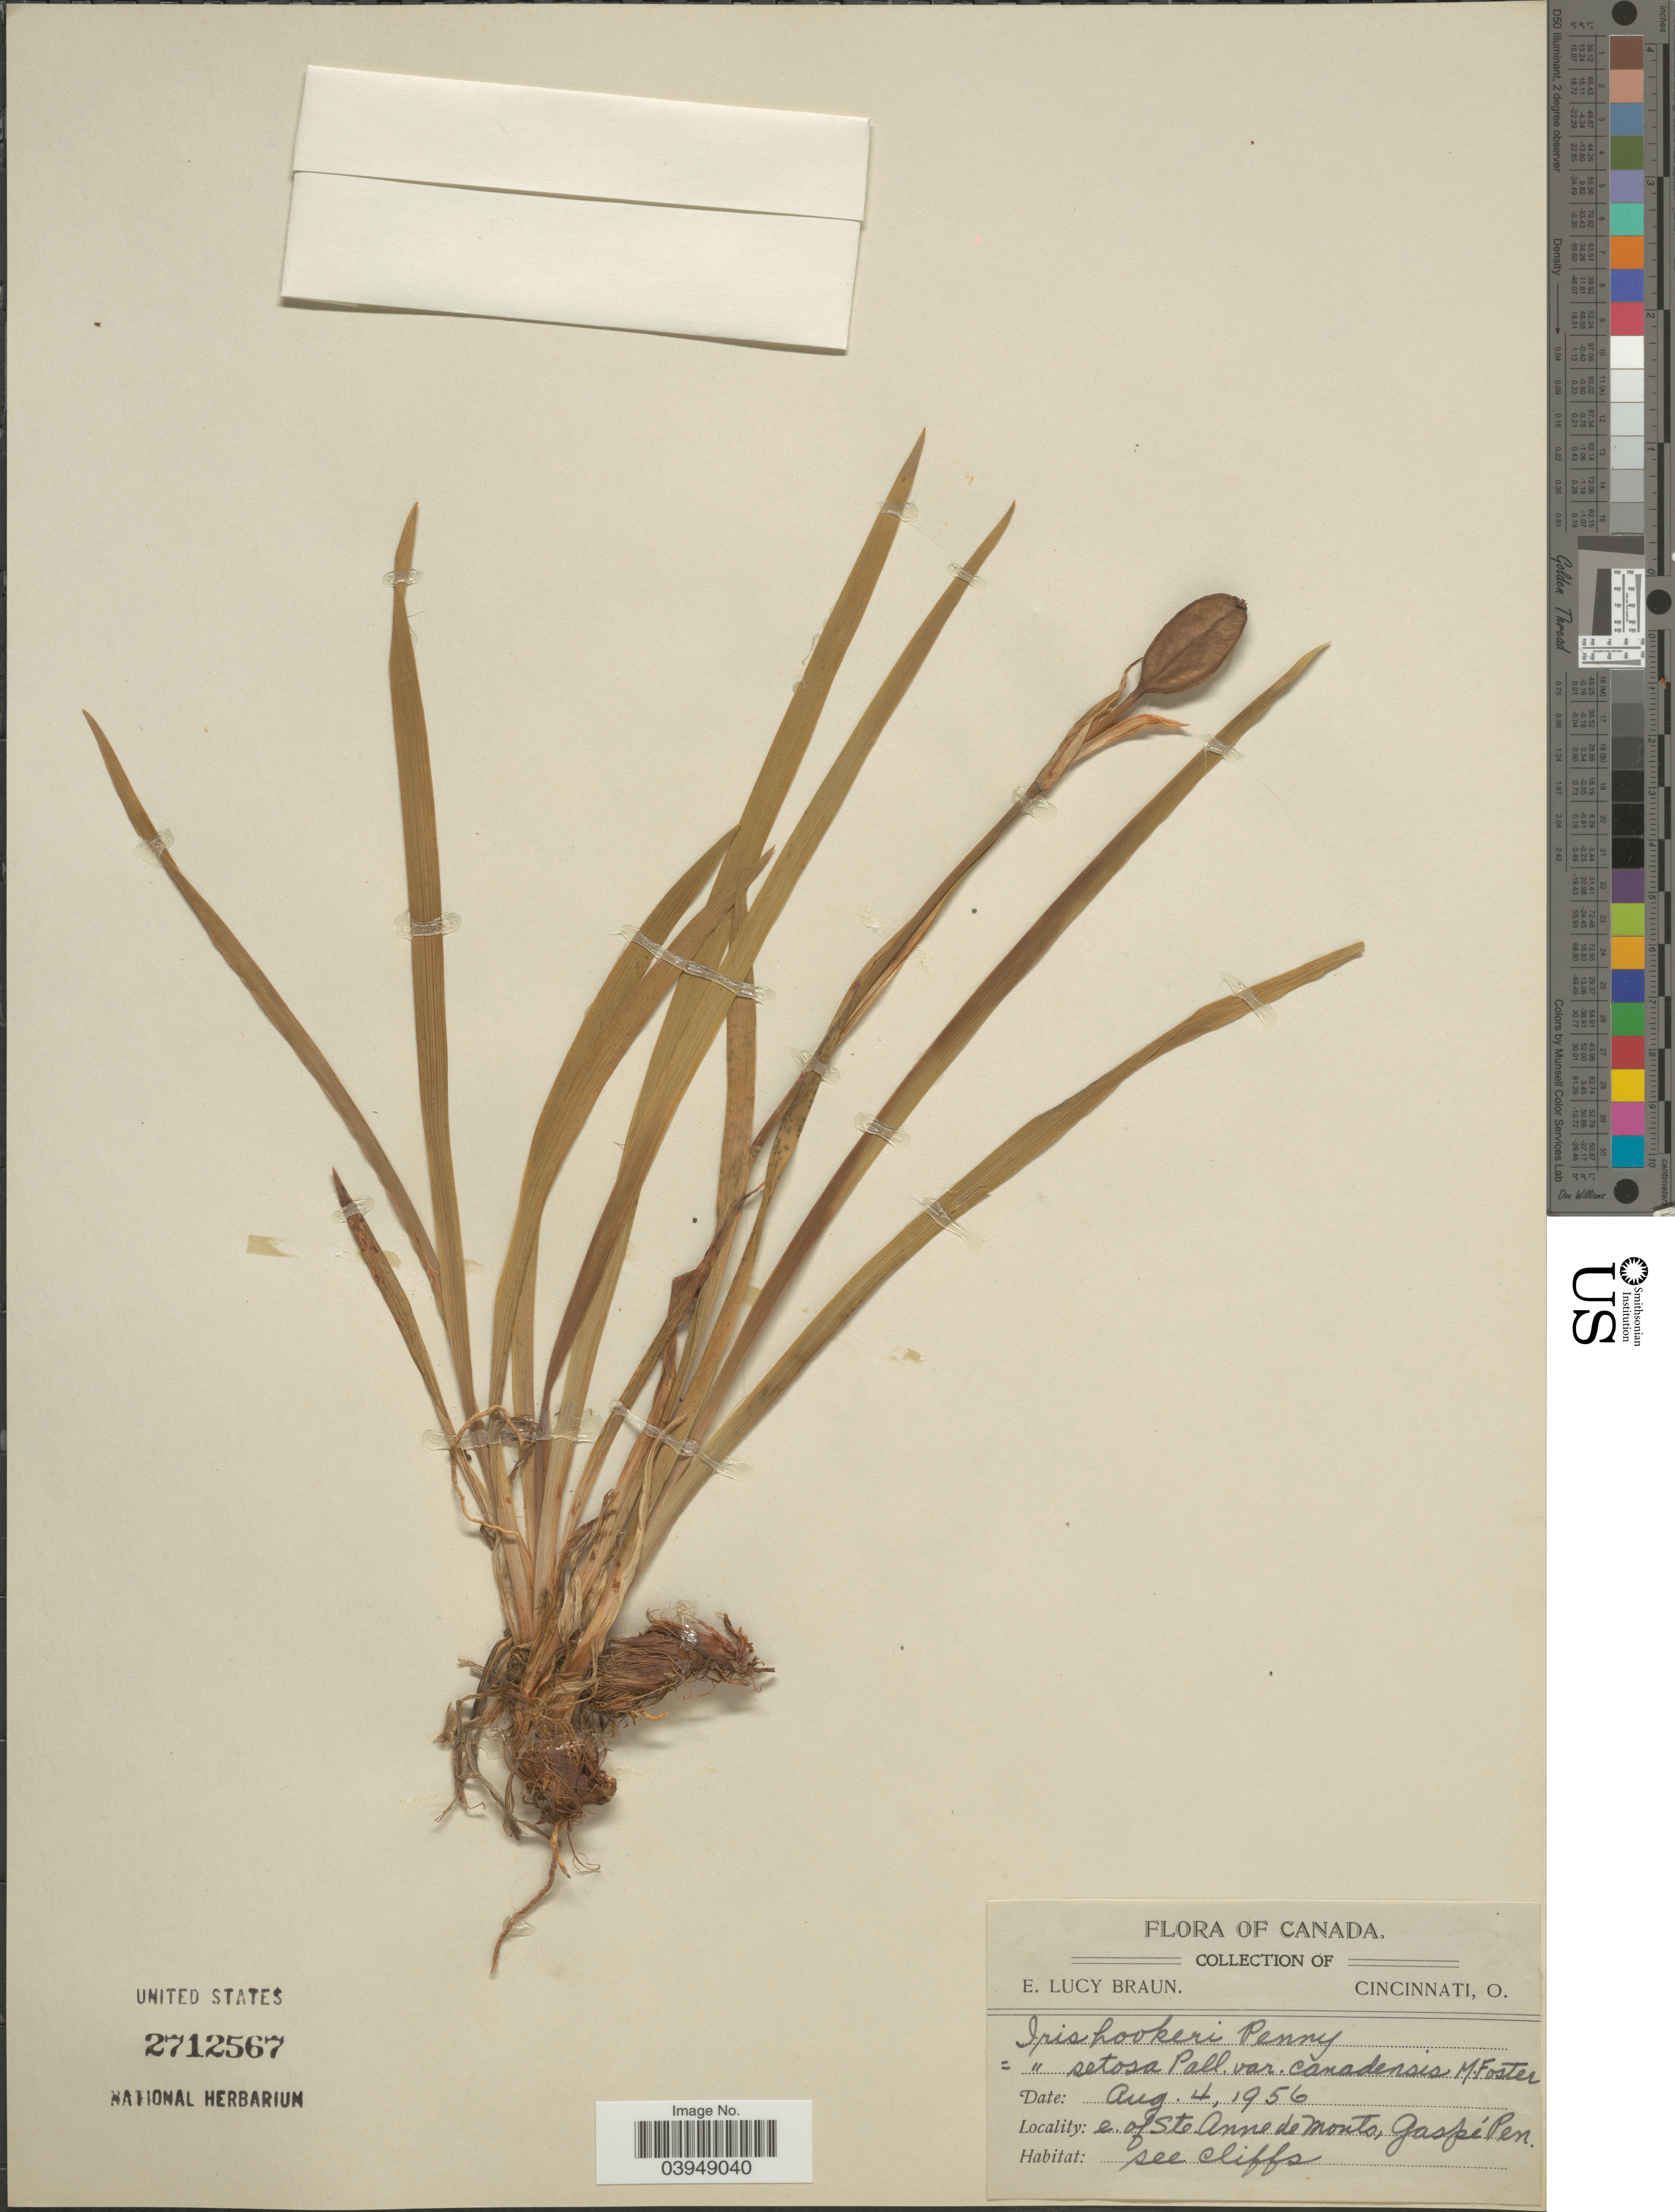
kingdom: Plantae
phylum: Tracheophyta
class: Liliopsida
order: Asparagales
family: Iridaceae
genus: Iris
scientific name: Iris setosa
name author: Pall. ex Link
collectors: E. L. Braun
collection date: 1956-08-04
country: United States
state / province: Pennsylvania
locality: E. of Ste. Anne de Monts, Gaspé.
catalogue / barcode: US 2712567